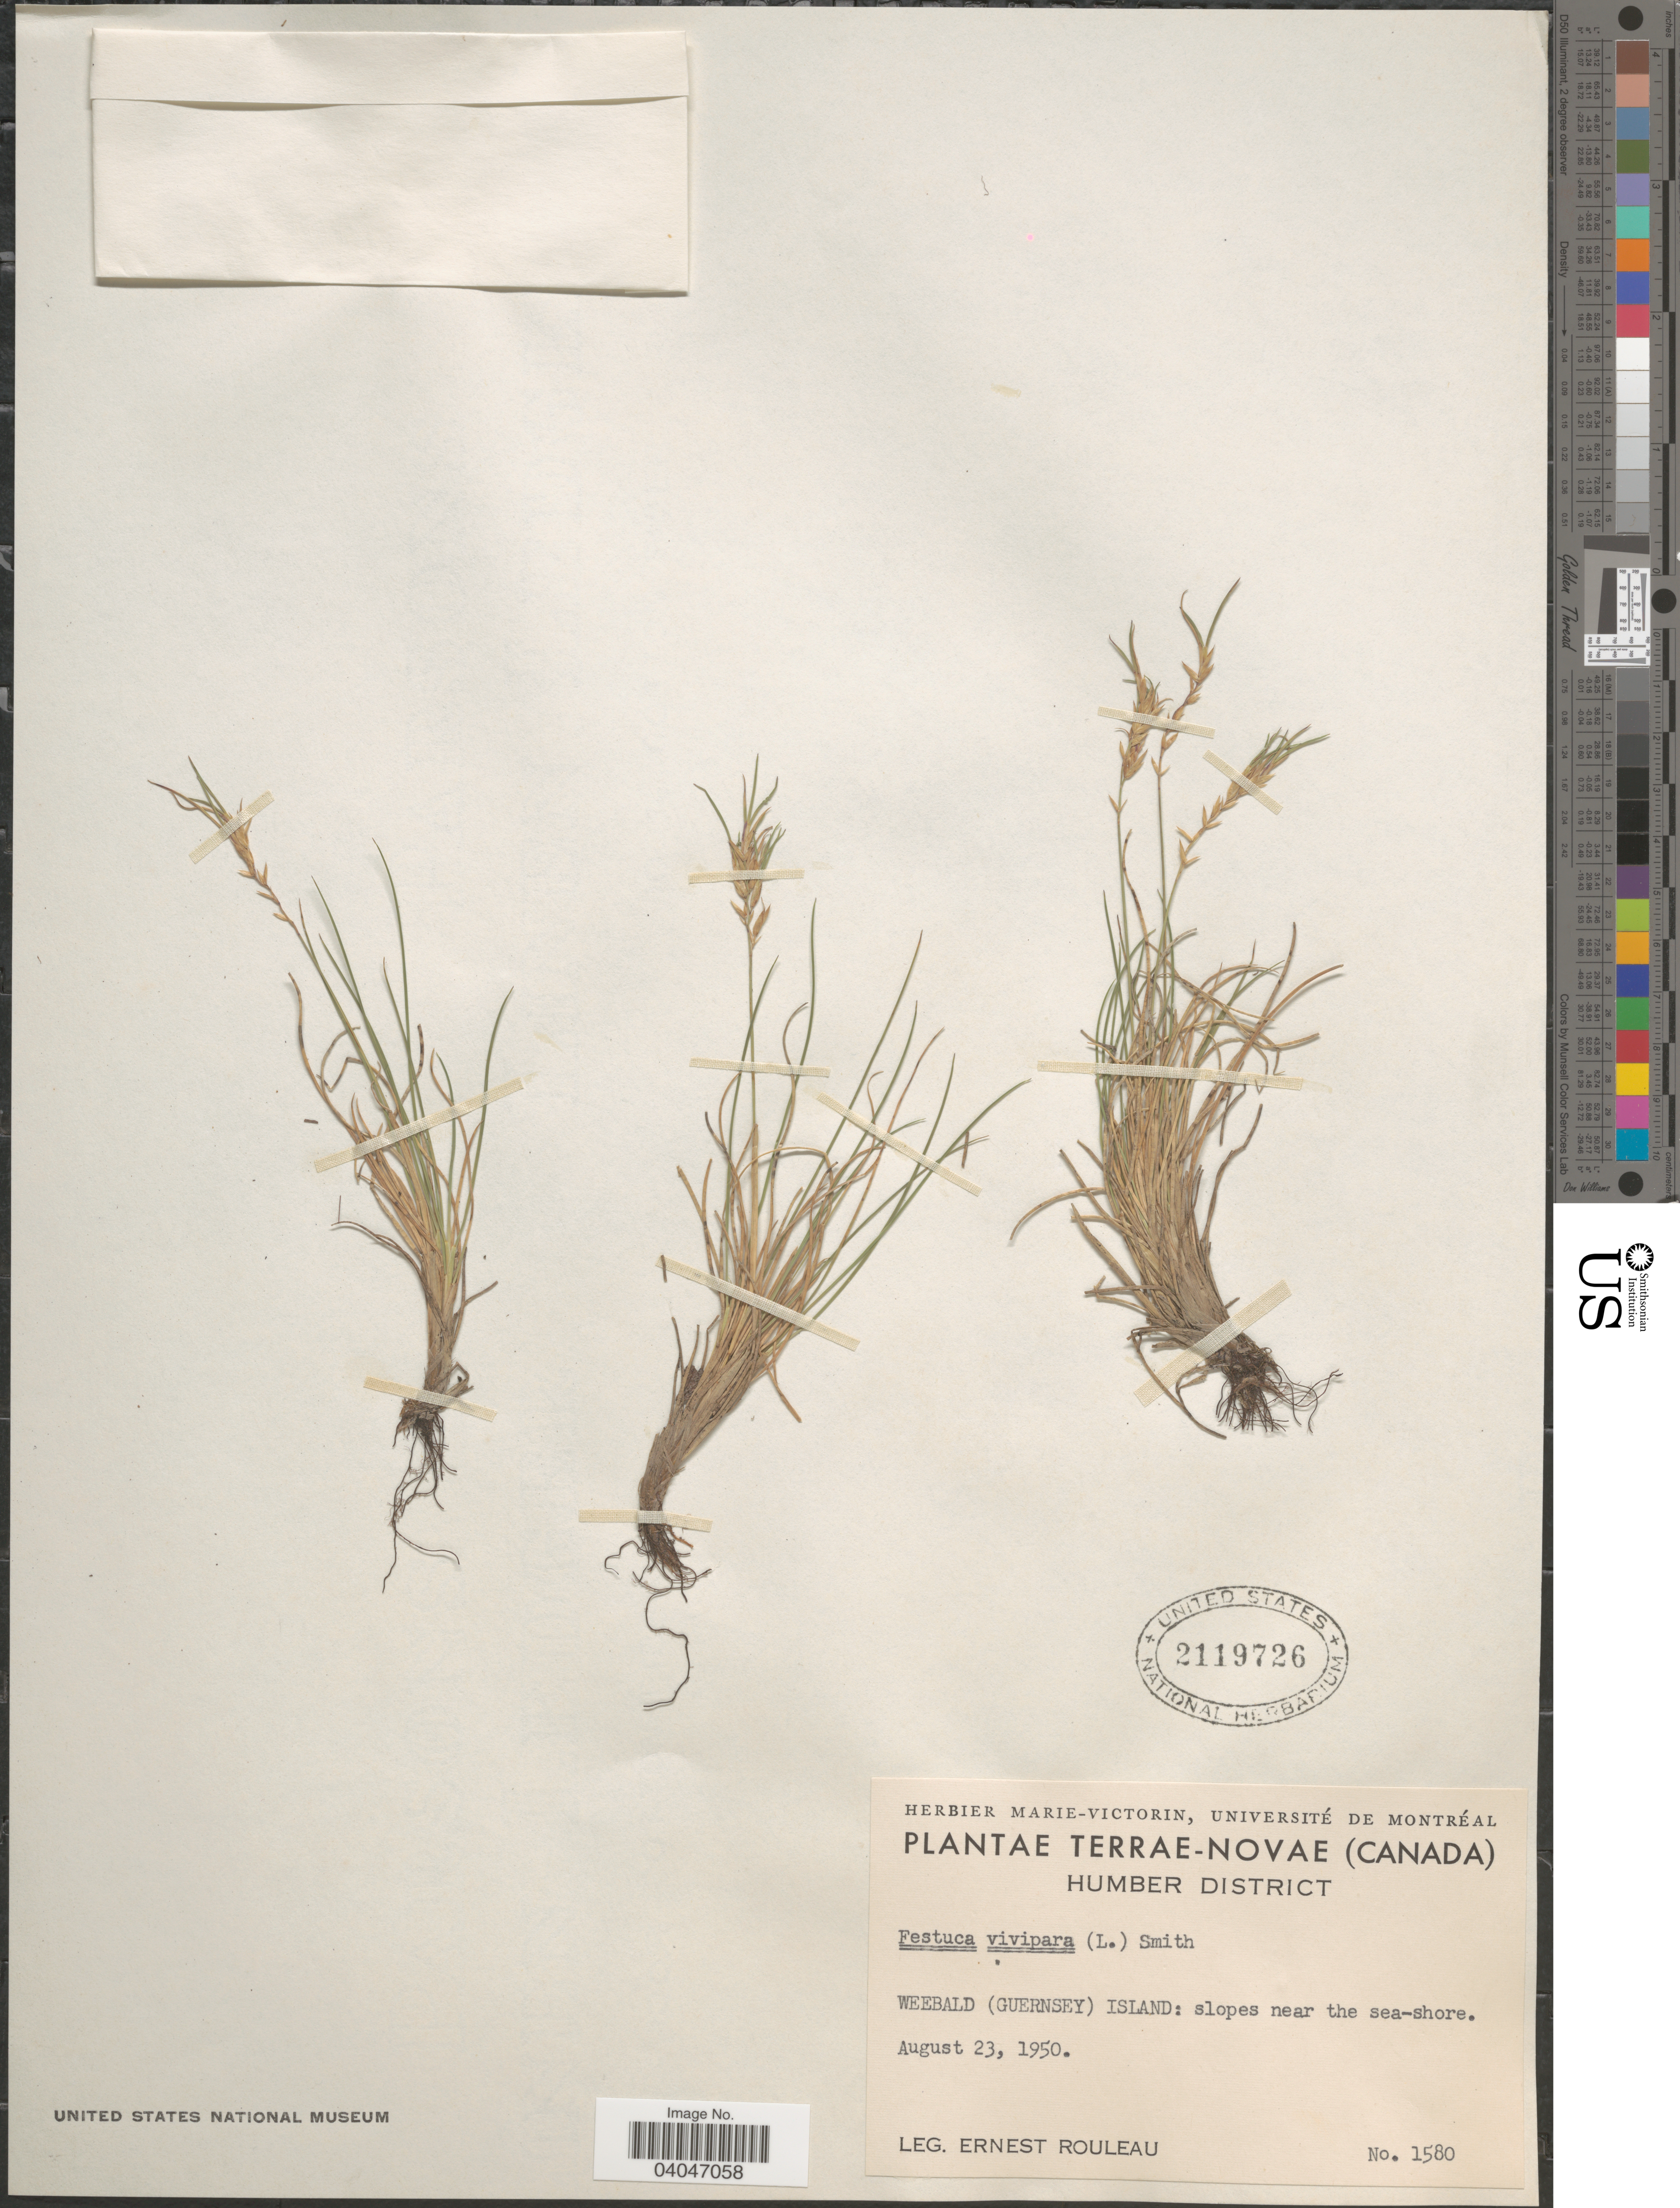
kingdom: Plantae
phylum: Tracheophyta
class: Liliopsida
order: Poales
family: Poaceae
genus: Festuca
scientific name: Festuca vivipara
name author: (L.) Sm.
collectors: J. Rouleau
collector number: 1580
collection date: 1950-08-23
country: Canada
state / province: Newfoundland and Labrador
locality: Terrae-Novae. Humber District. Weebald (Guernsey) Island: slopes near the sea-shore.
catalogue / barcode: US 2119726